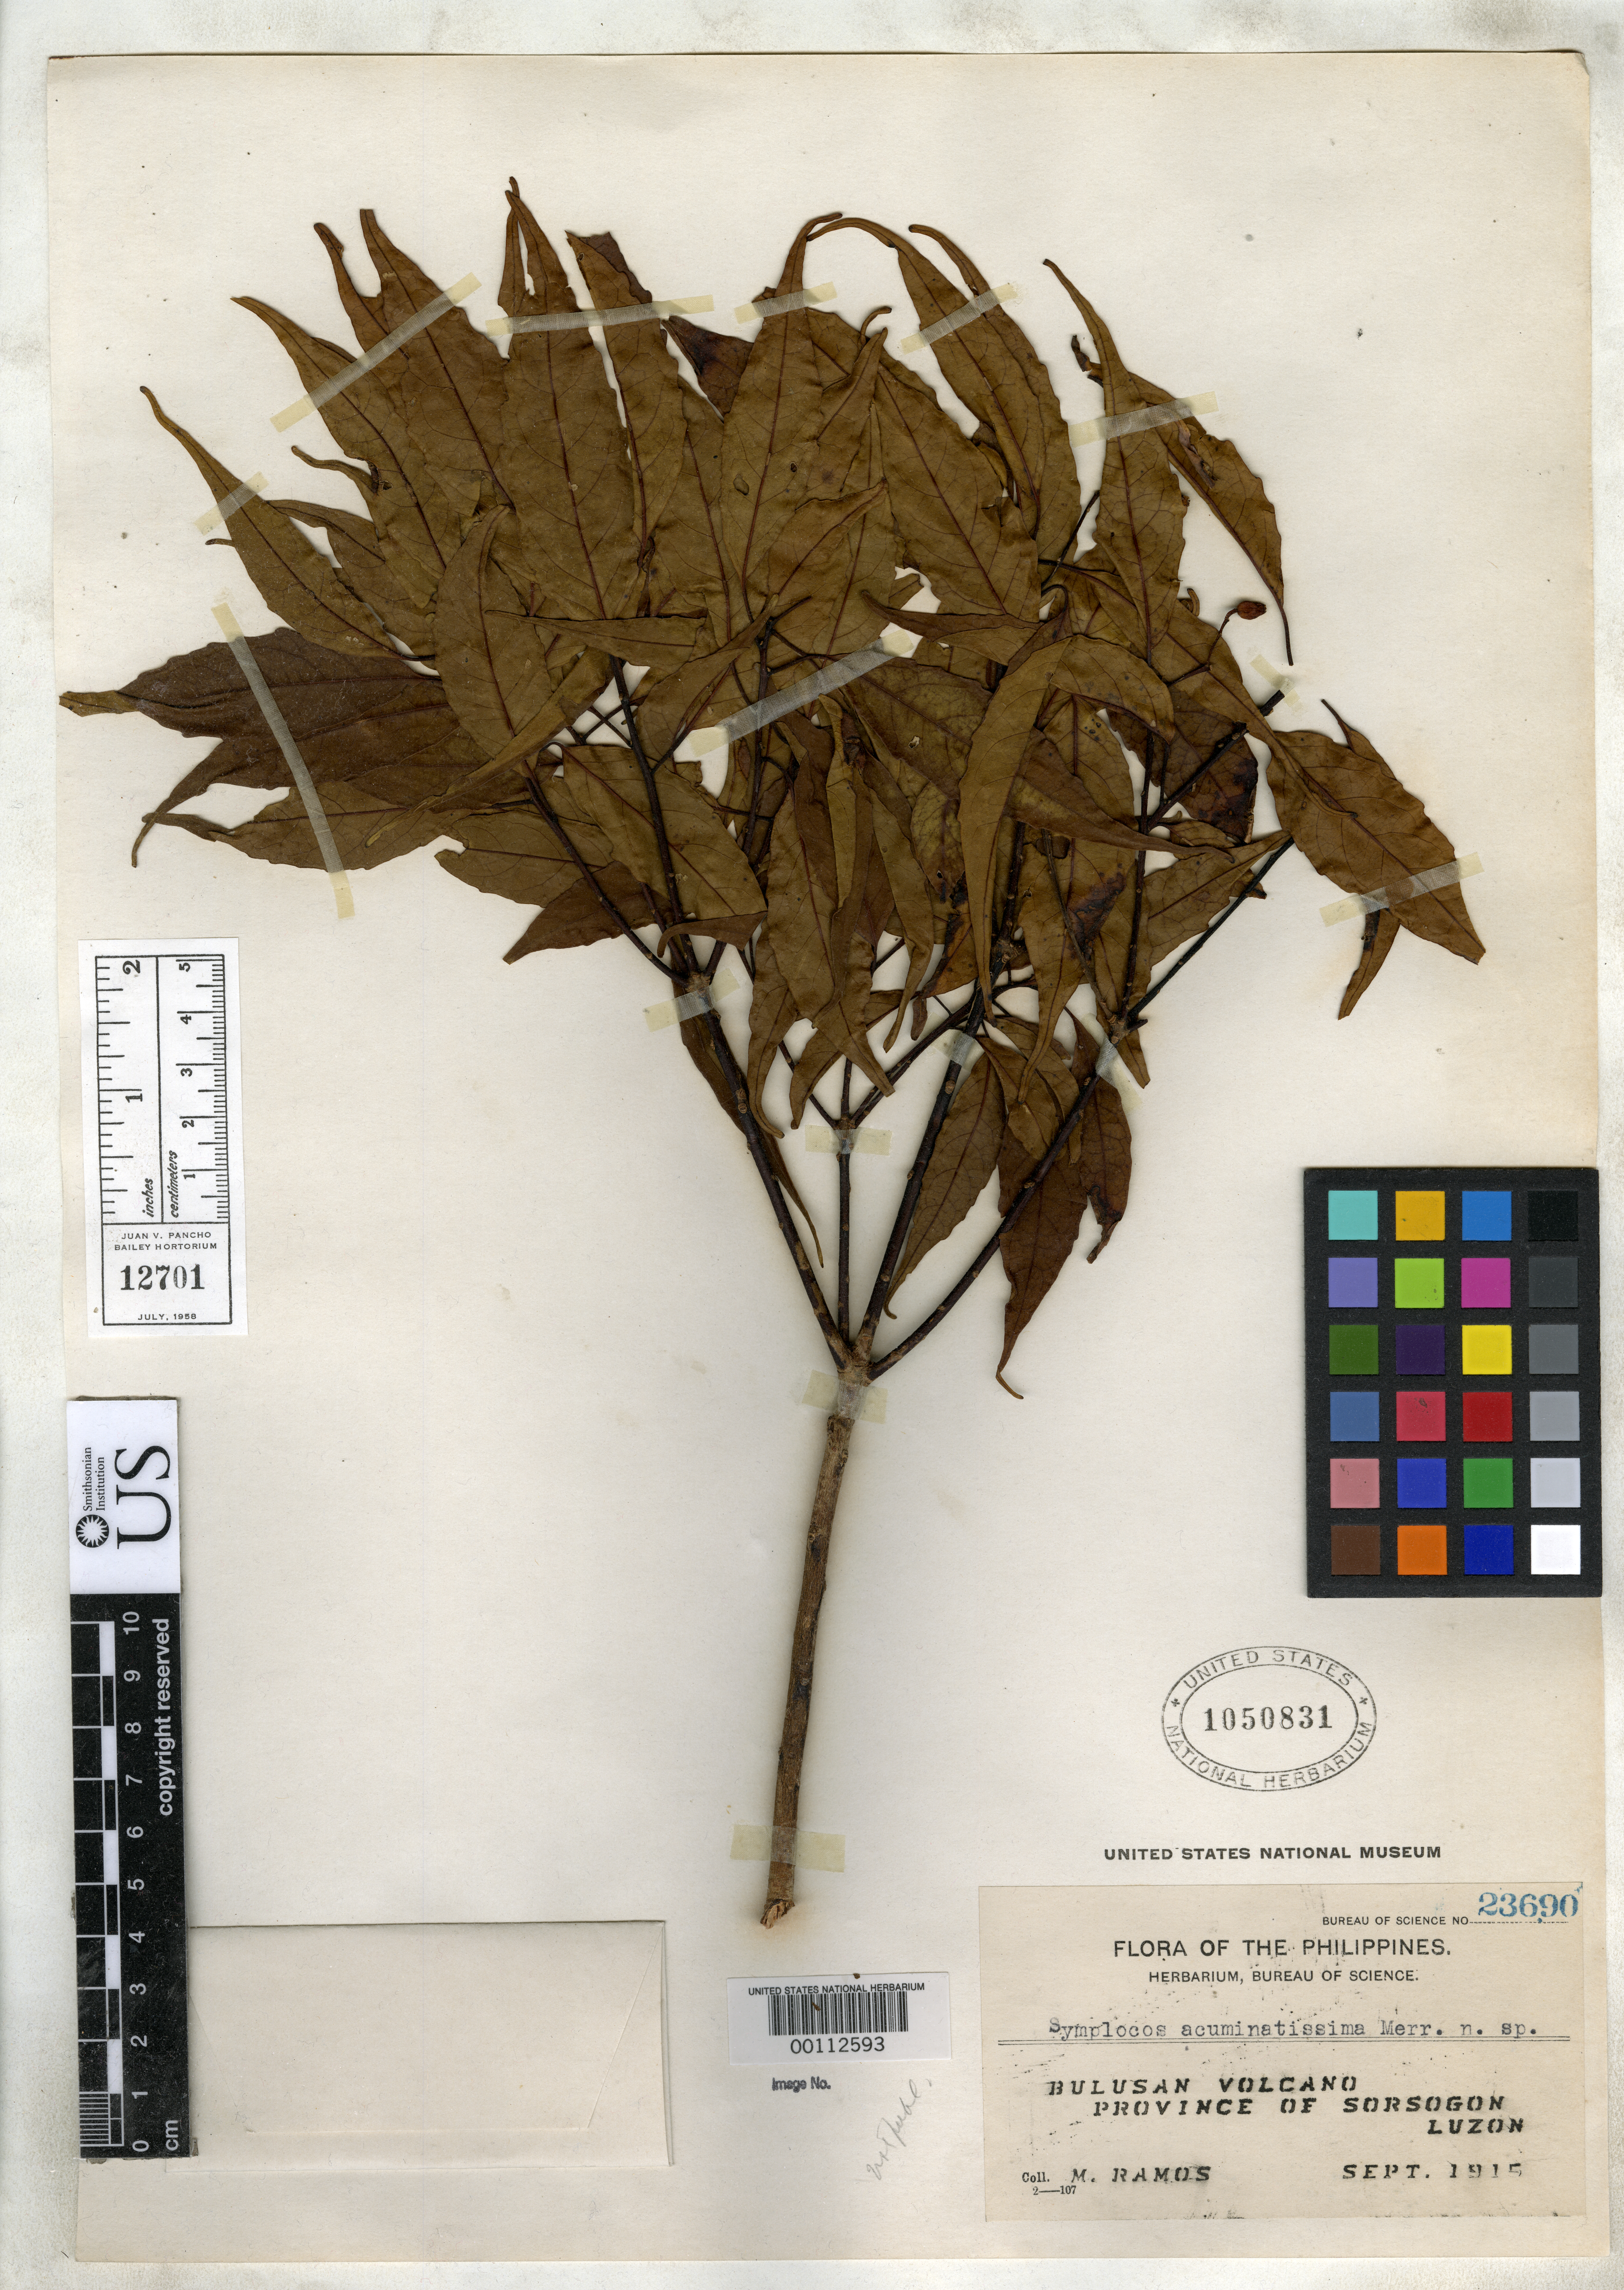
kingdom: Plantae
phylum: Tracheophyta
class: Magnoliopsida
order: Ericales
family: Symplocaceae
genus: Symplocos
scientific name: Symplocos acuminatissima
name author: Merr.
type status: Isotype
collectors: M. Ramos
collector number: Bur. Sci. 23690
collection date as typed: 05 Sep 1915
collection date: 1915-09-05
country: Philippines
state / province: Bicol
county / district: Sorsogon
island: Luzon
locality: Bulusan Volcano.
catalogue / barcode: US 1050831